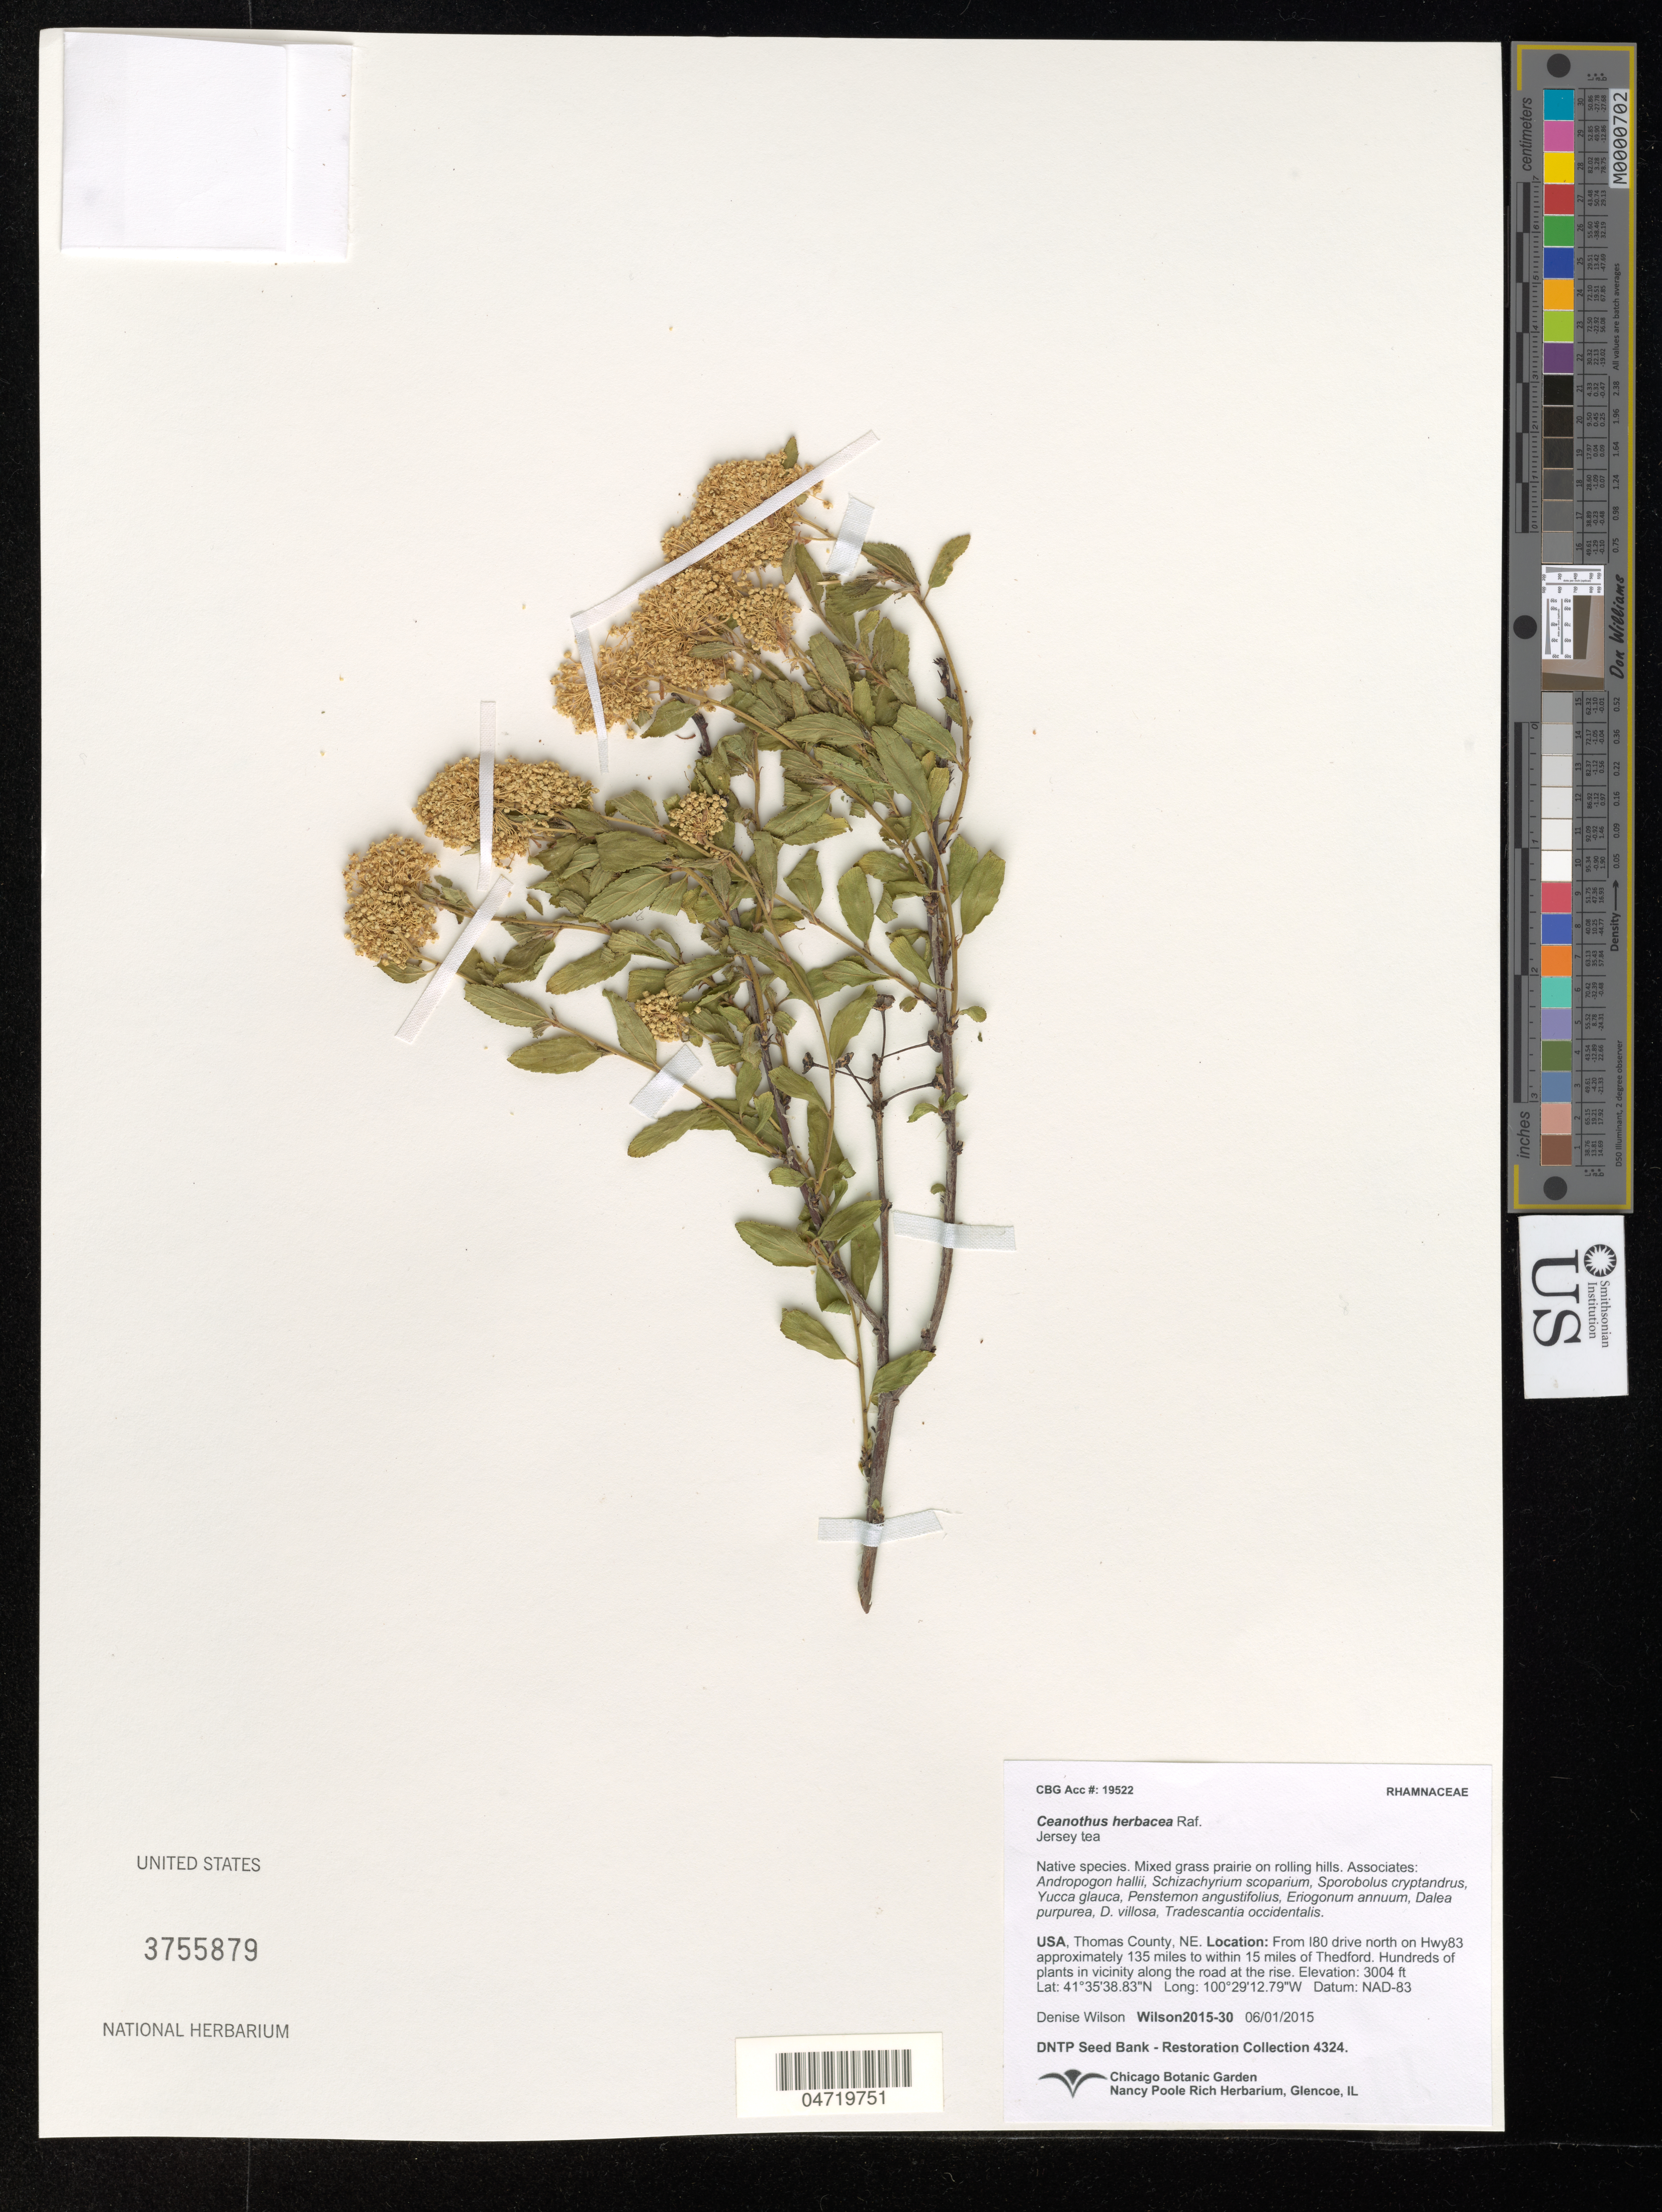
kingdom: Plantae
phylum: Tracheophyta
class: Magnoliopsida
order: Rosales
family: Rhamnaceae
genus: Ceanothus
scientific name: Ceanothus herbaceus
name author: Raf.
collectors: D. Wilson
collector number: Wilson2015-30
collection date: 2015-06-01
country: United States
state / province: Nebraska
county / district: Thomas County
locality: From I-80 drive Hwy 83 ~135 miles to within 15 miles of Thedford. Hundreds of plants in vicinity along road at the rise.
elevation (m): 916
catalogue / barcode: US 3755879